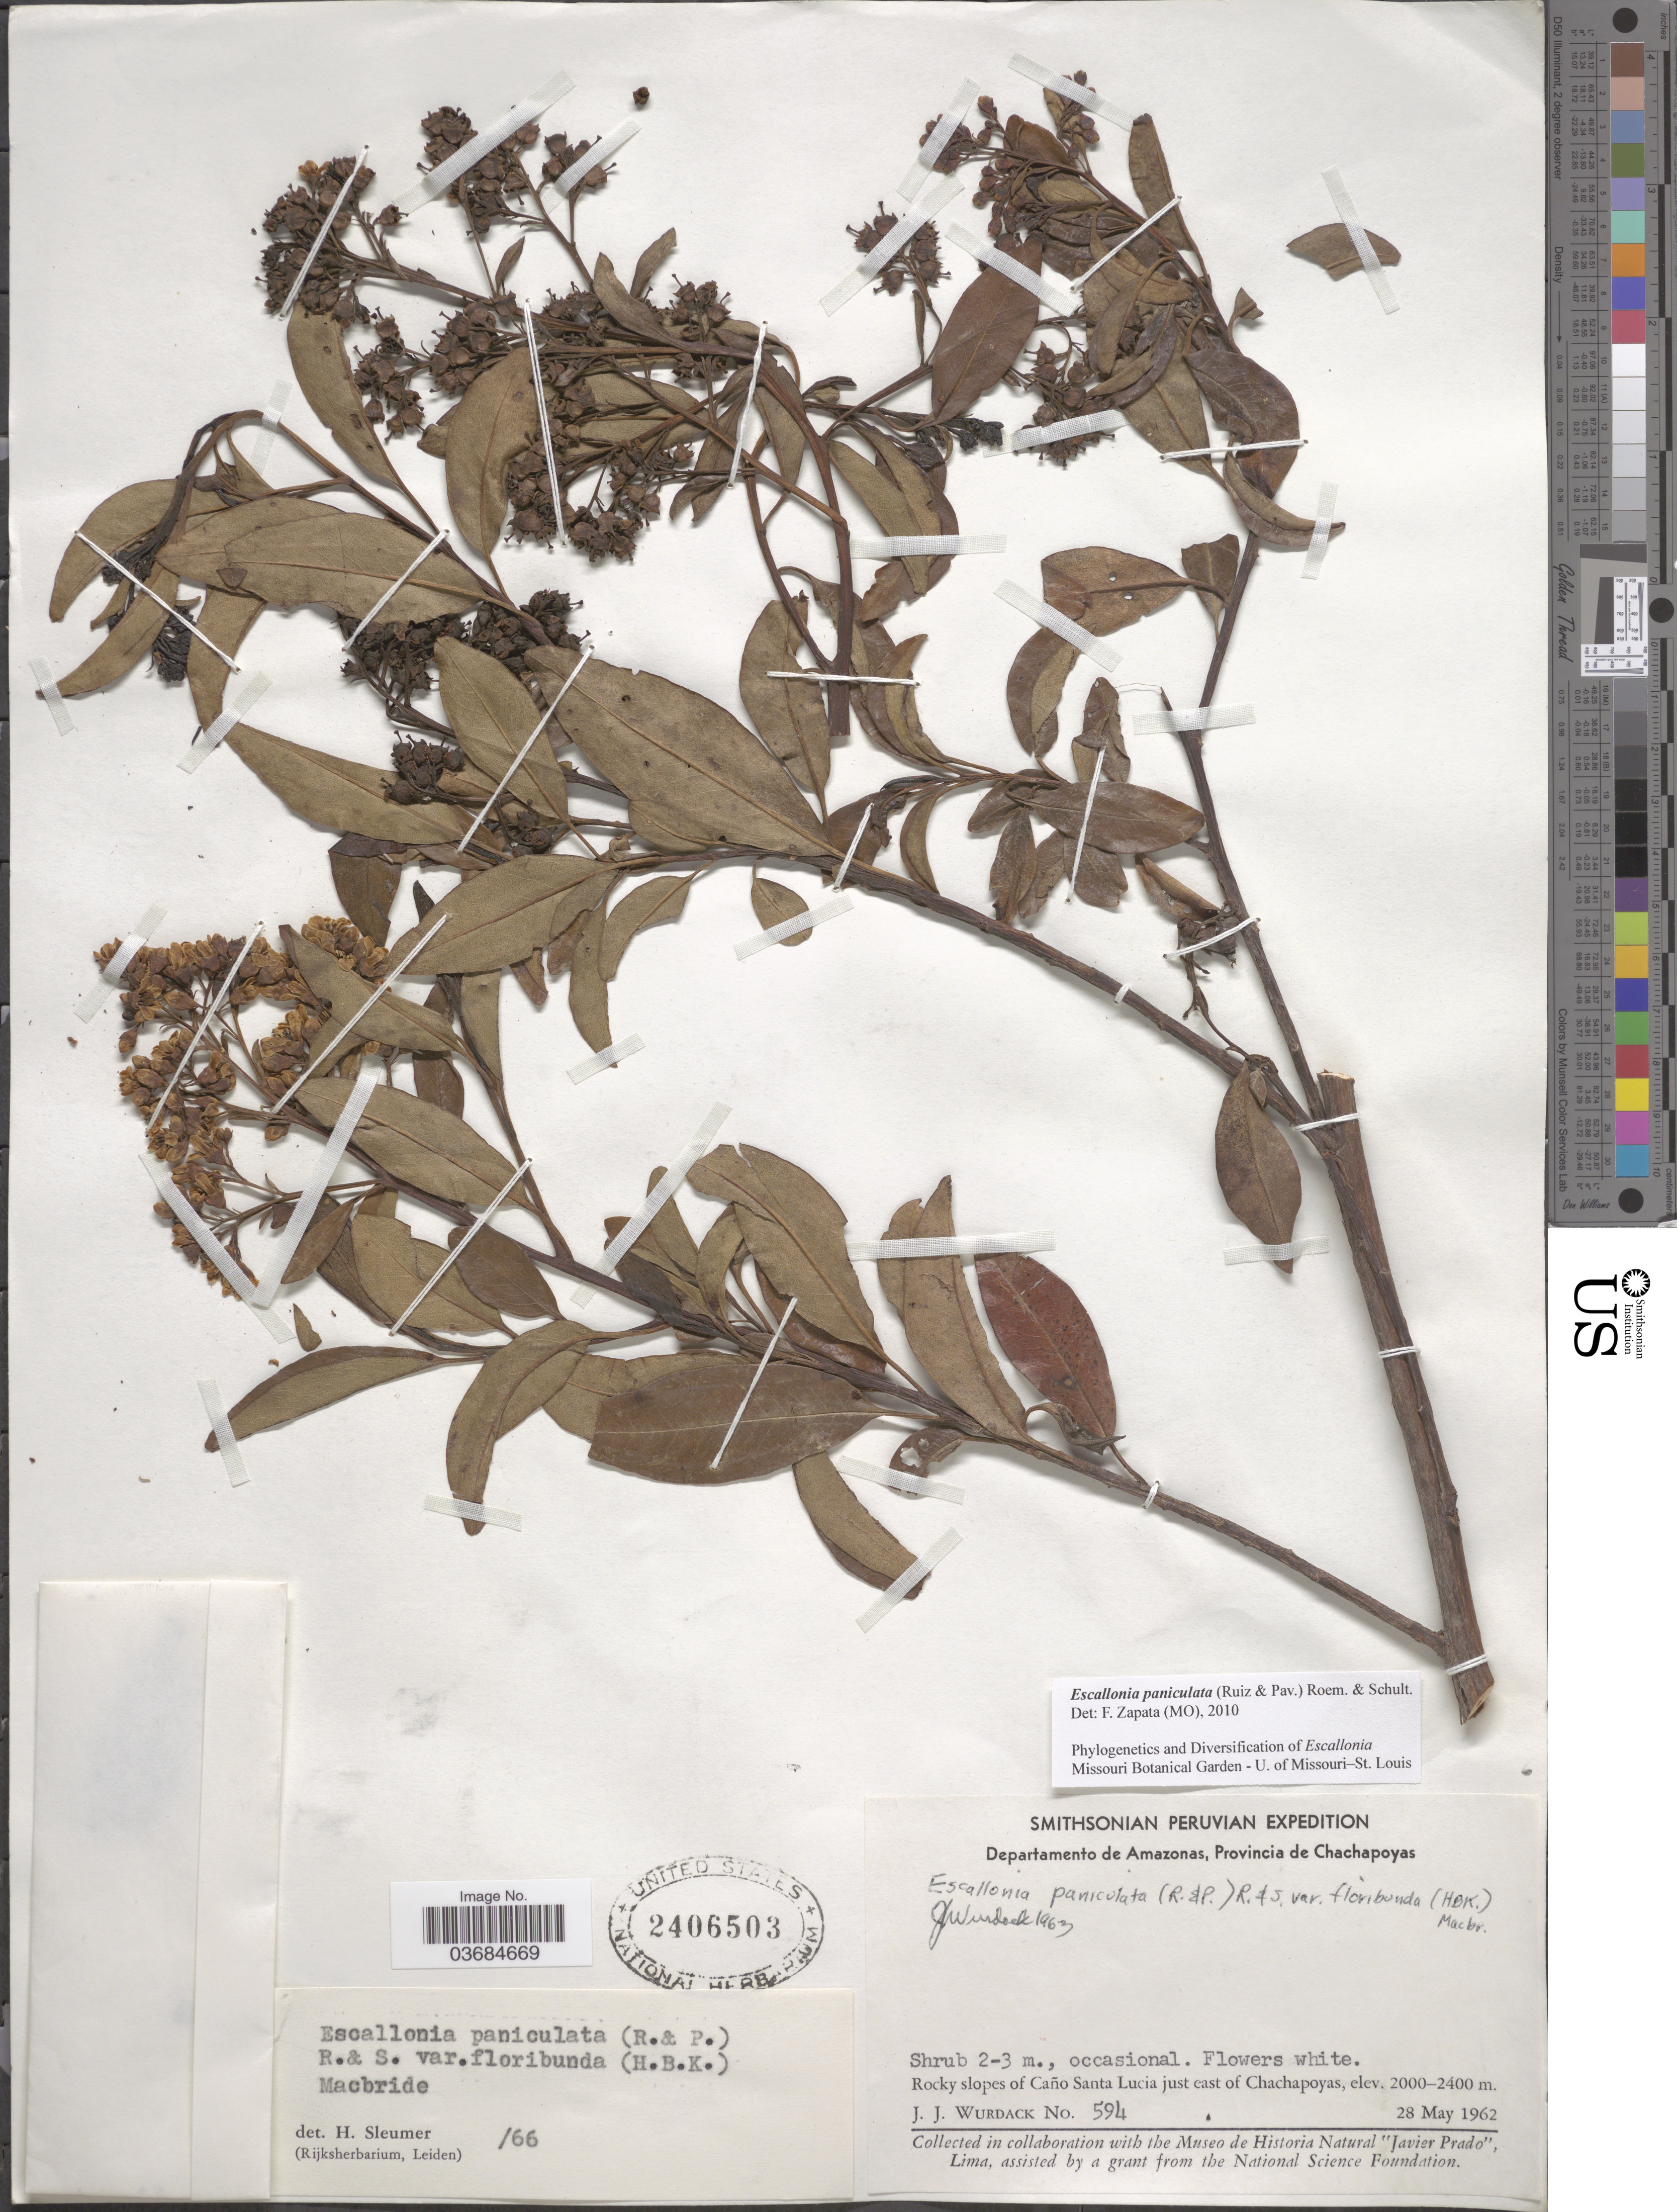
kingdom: Plantae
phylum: Tracheophyta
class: Magnoliopsida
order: Escalloniales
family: Escalloniaceae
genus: Escallonia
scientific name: Escallonia paniculata var. paniculata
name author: (Ruiz & Pav.) Roem. & Schult.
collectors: J. J. Wurdack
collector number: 594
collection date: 1962-05-28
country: Peru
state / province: Amazonas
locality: Smithsonian Peruvian Expedition. Departamento de Amazonas, Provincia de Chachapoyas. Rocky slopes of Caño Santa Lucia just east of Chachapoyas.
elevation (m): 2000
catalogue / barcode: US 2406503